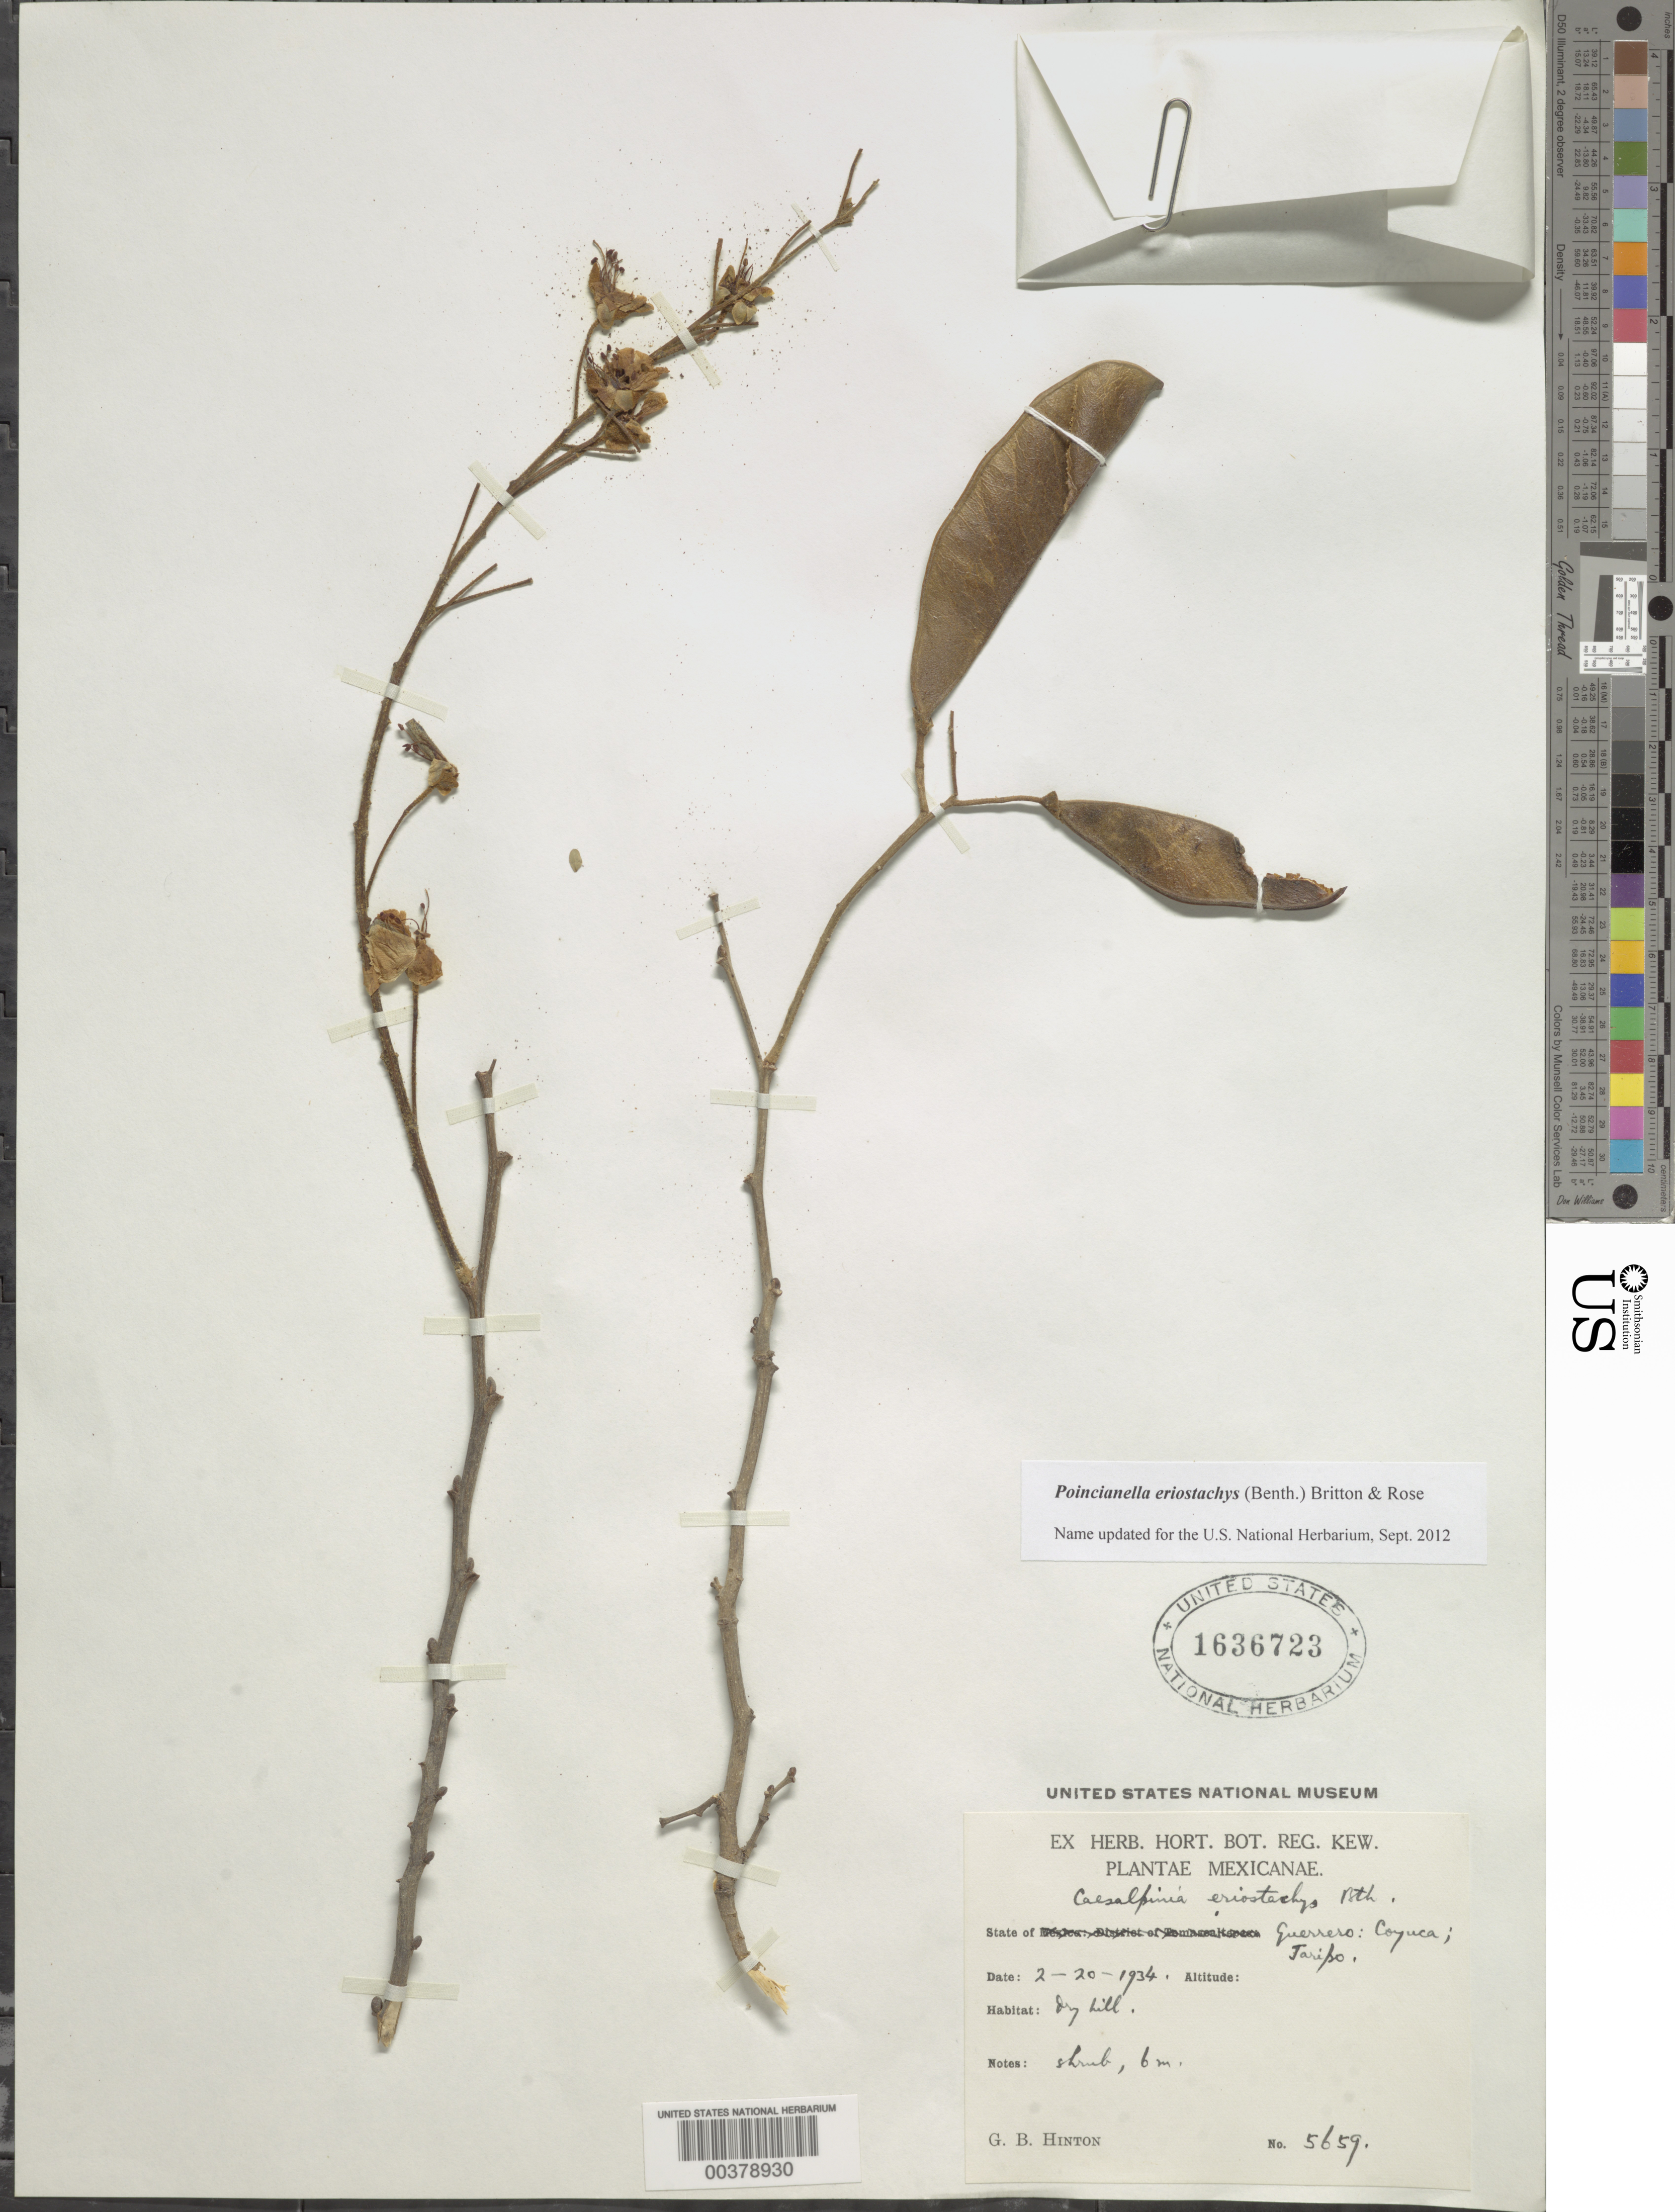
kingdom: Plantae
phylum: Tracheophyta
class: Magnoliopsida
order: Fabales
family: Fabaceae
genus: Cenostigma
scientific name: Cenostigma eriostachys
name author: (Benth.) Gagnon & G.P. Lewis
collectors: G. B. Hinton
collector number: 5659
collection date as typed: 20 Feb 1934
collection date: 1934-02-20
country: Mexico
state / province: Guerrero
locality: Coyuca; Jaripo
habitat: Dry hill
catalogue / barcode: US 1636723